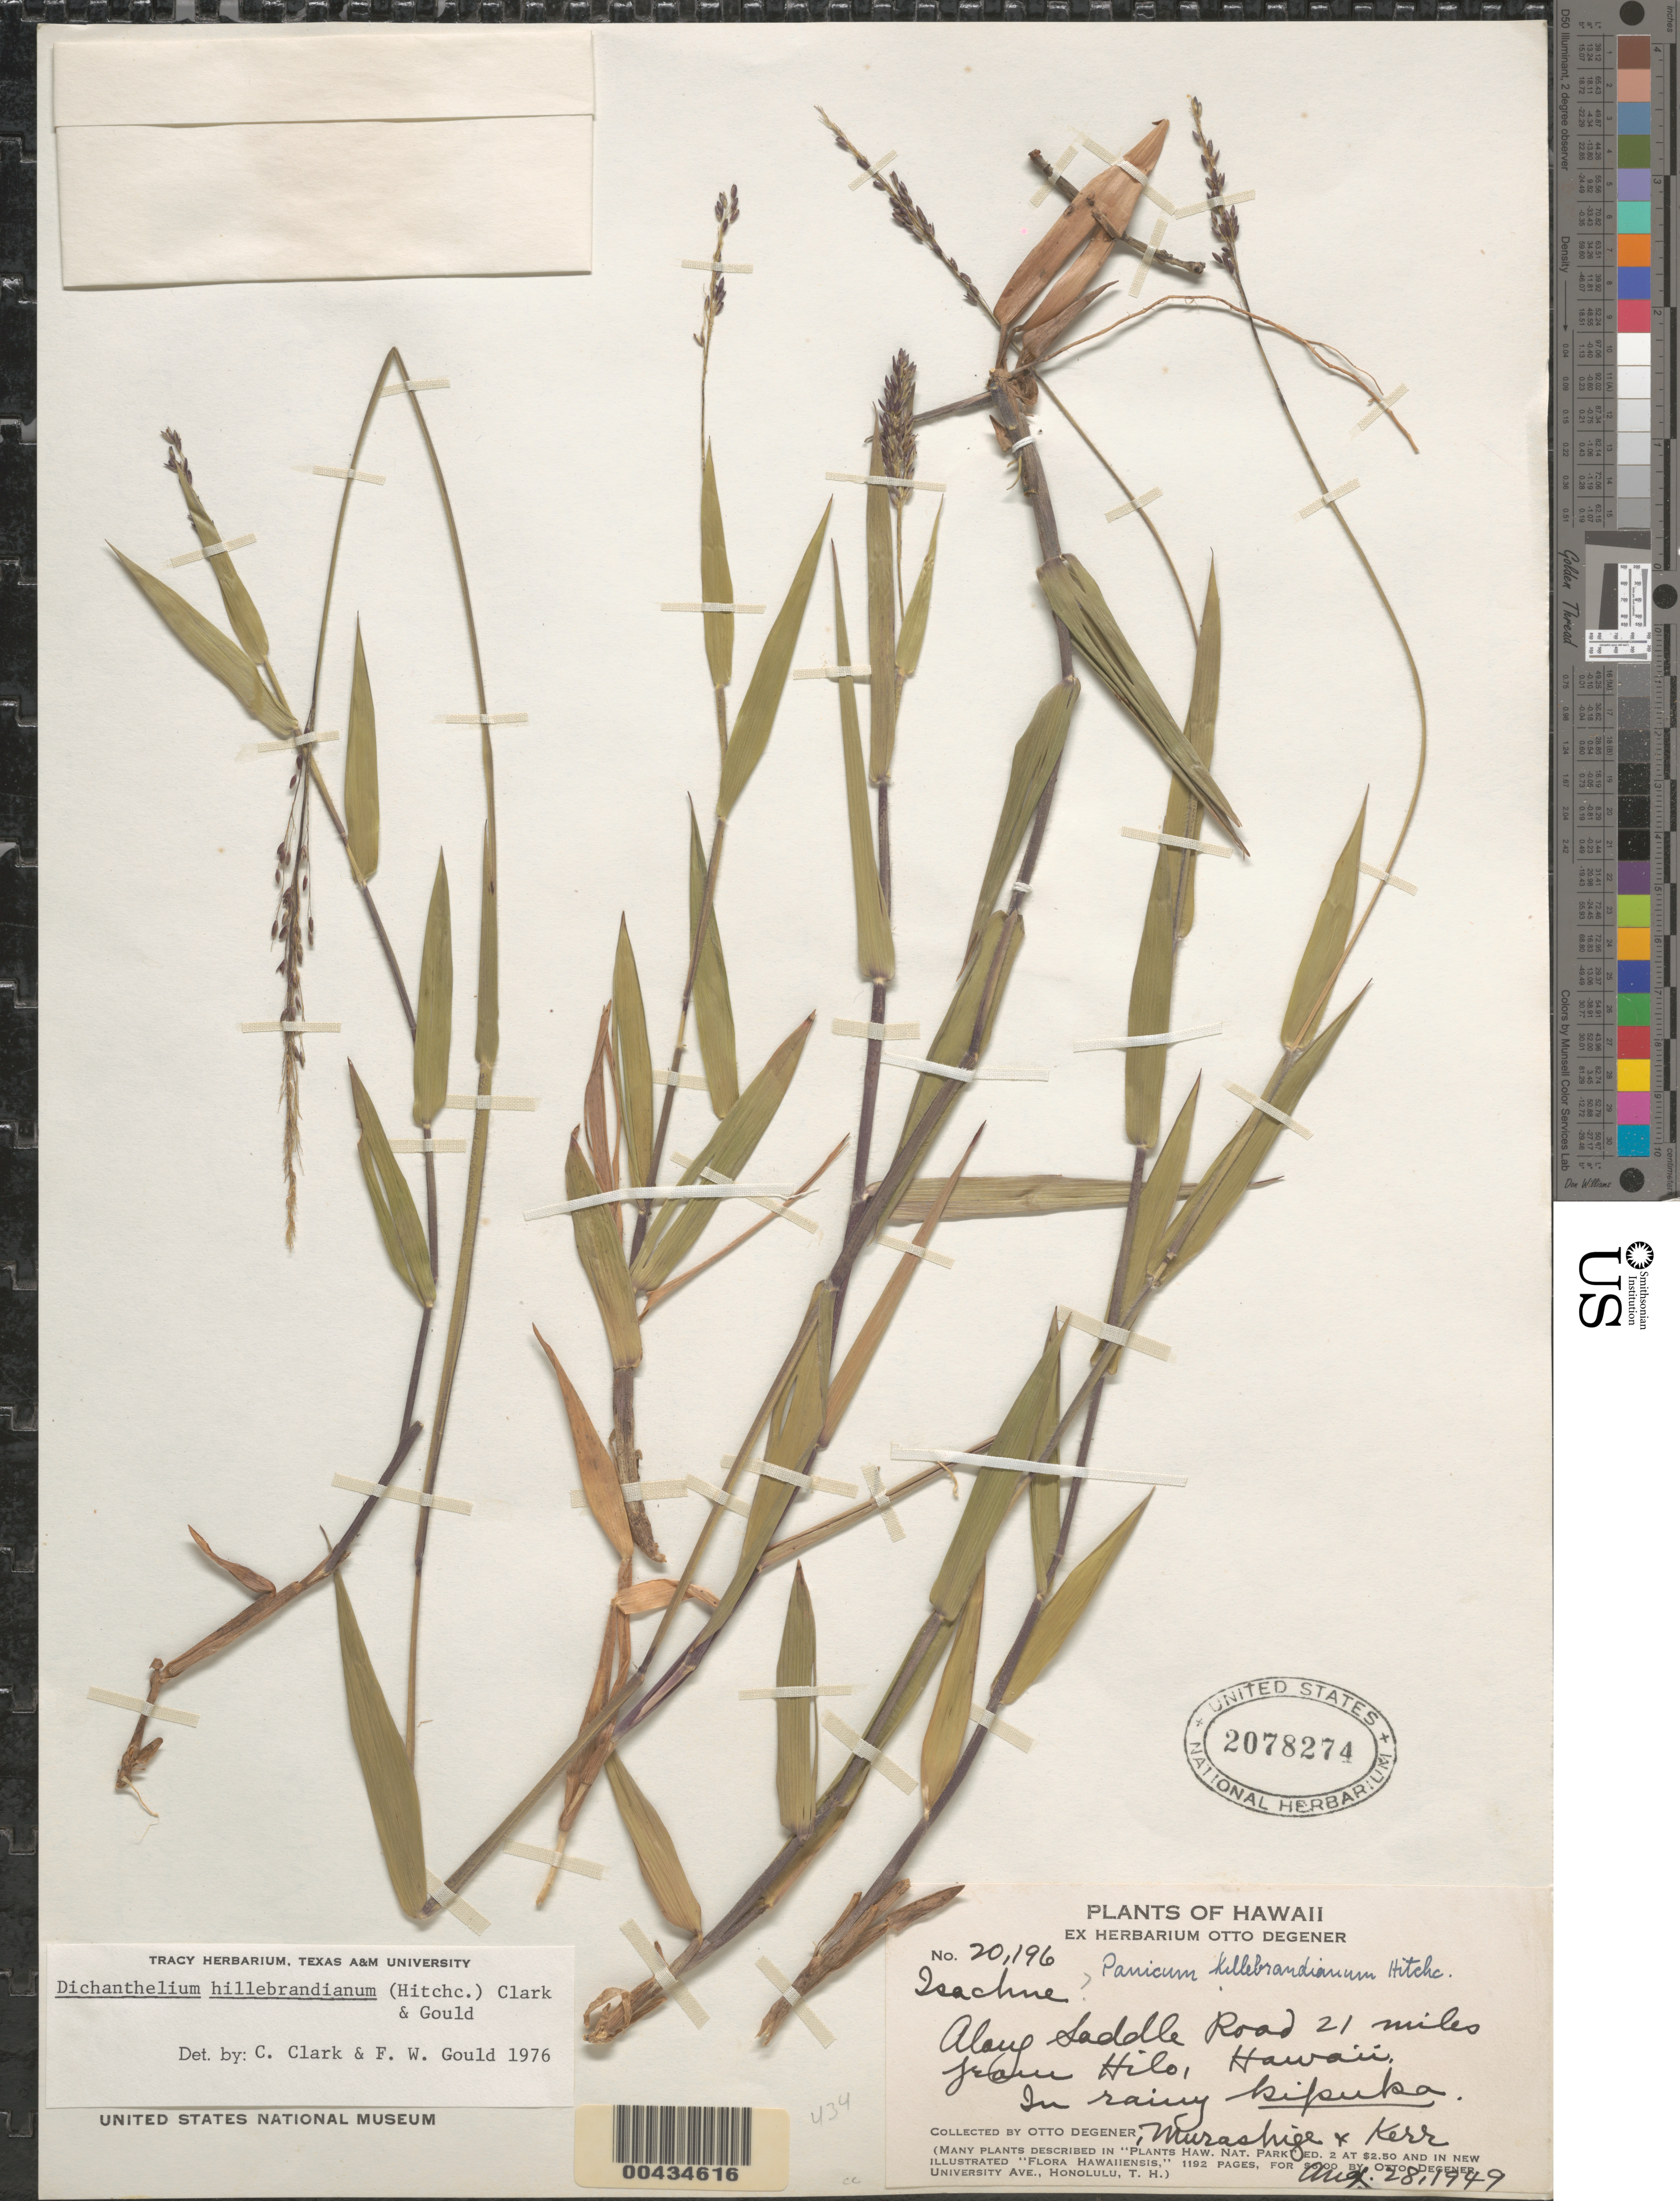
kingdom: Plantae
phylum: Tracheophyta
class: Liliopsida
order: Poales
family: Poaceae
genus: Dichanthelium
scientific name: Dichanthelium hillebrandianum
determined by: Clark, C. A.; Gould, F. W.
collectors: O. Degener, T. Murashige & Kerr, --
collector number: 20196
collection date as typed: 28 Aug 1949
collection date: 1949-08-28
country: United States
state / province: Hawaii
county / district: Hawaii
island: Hawaii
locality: Along Saddle Road 21 mi from Hilo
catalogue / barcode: US 2078274